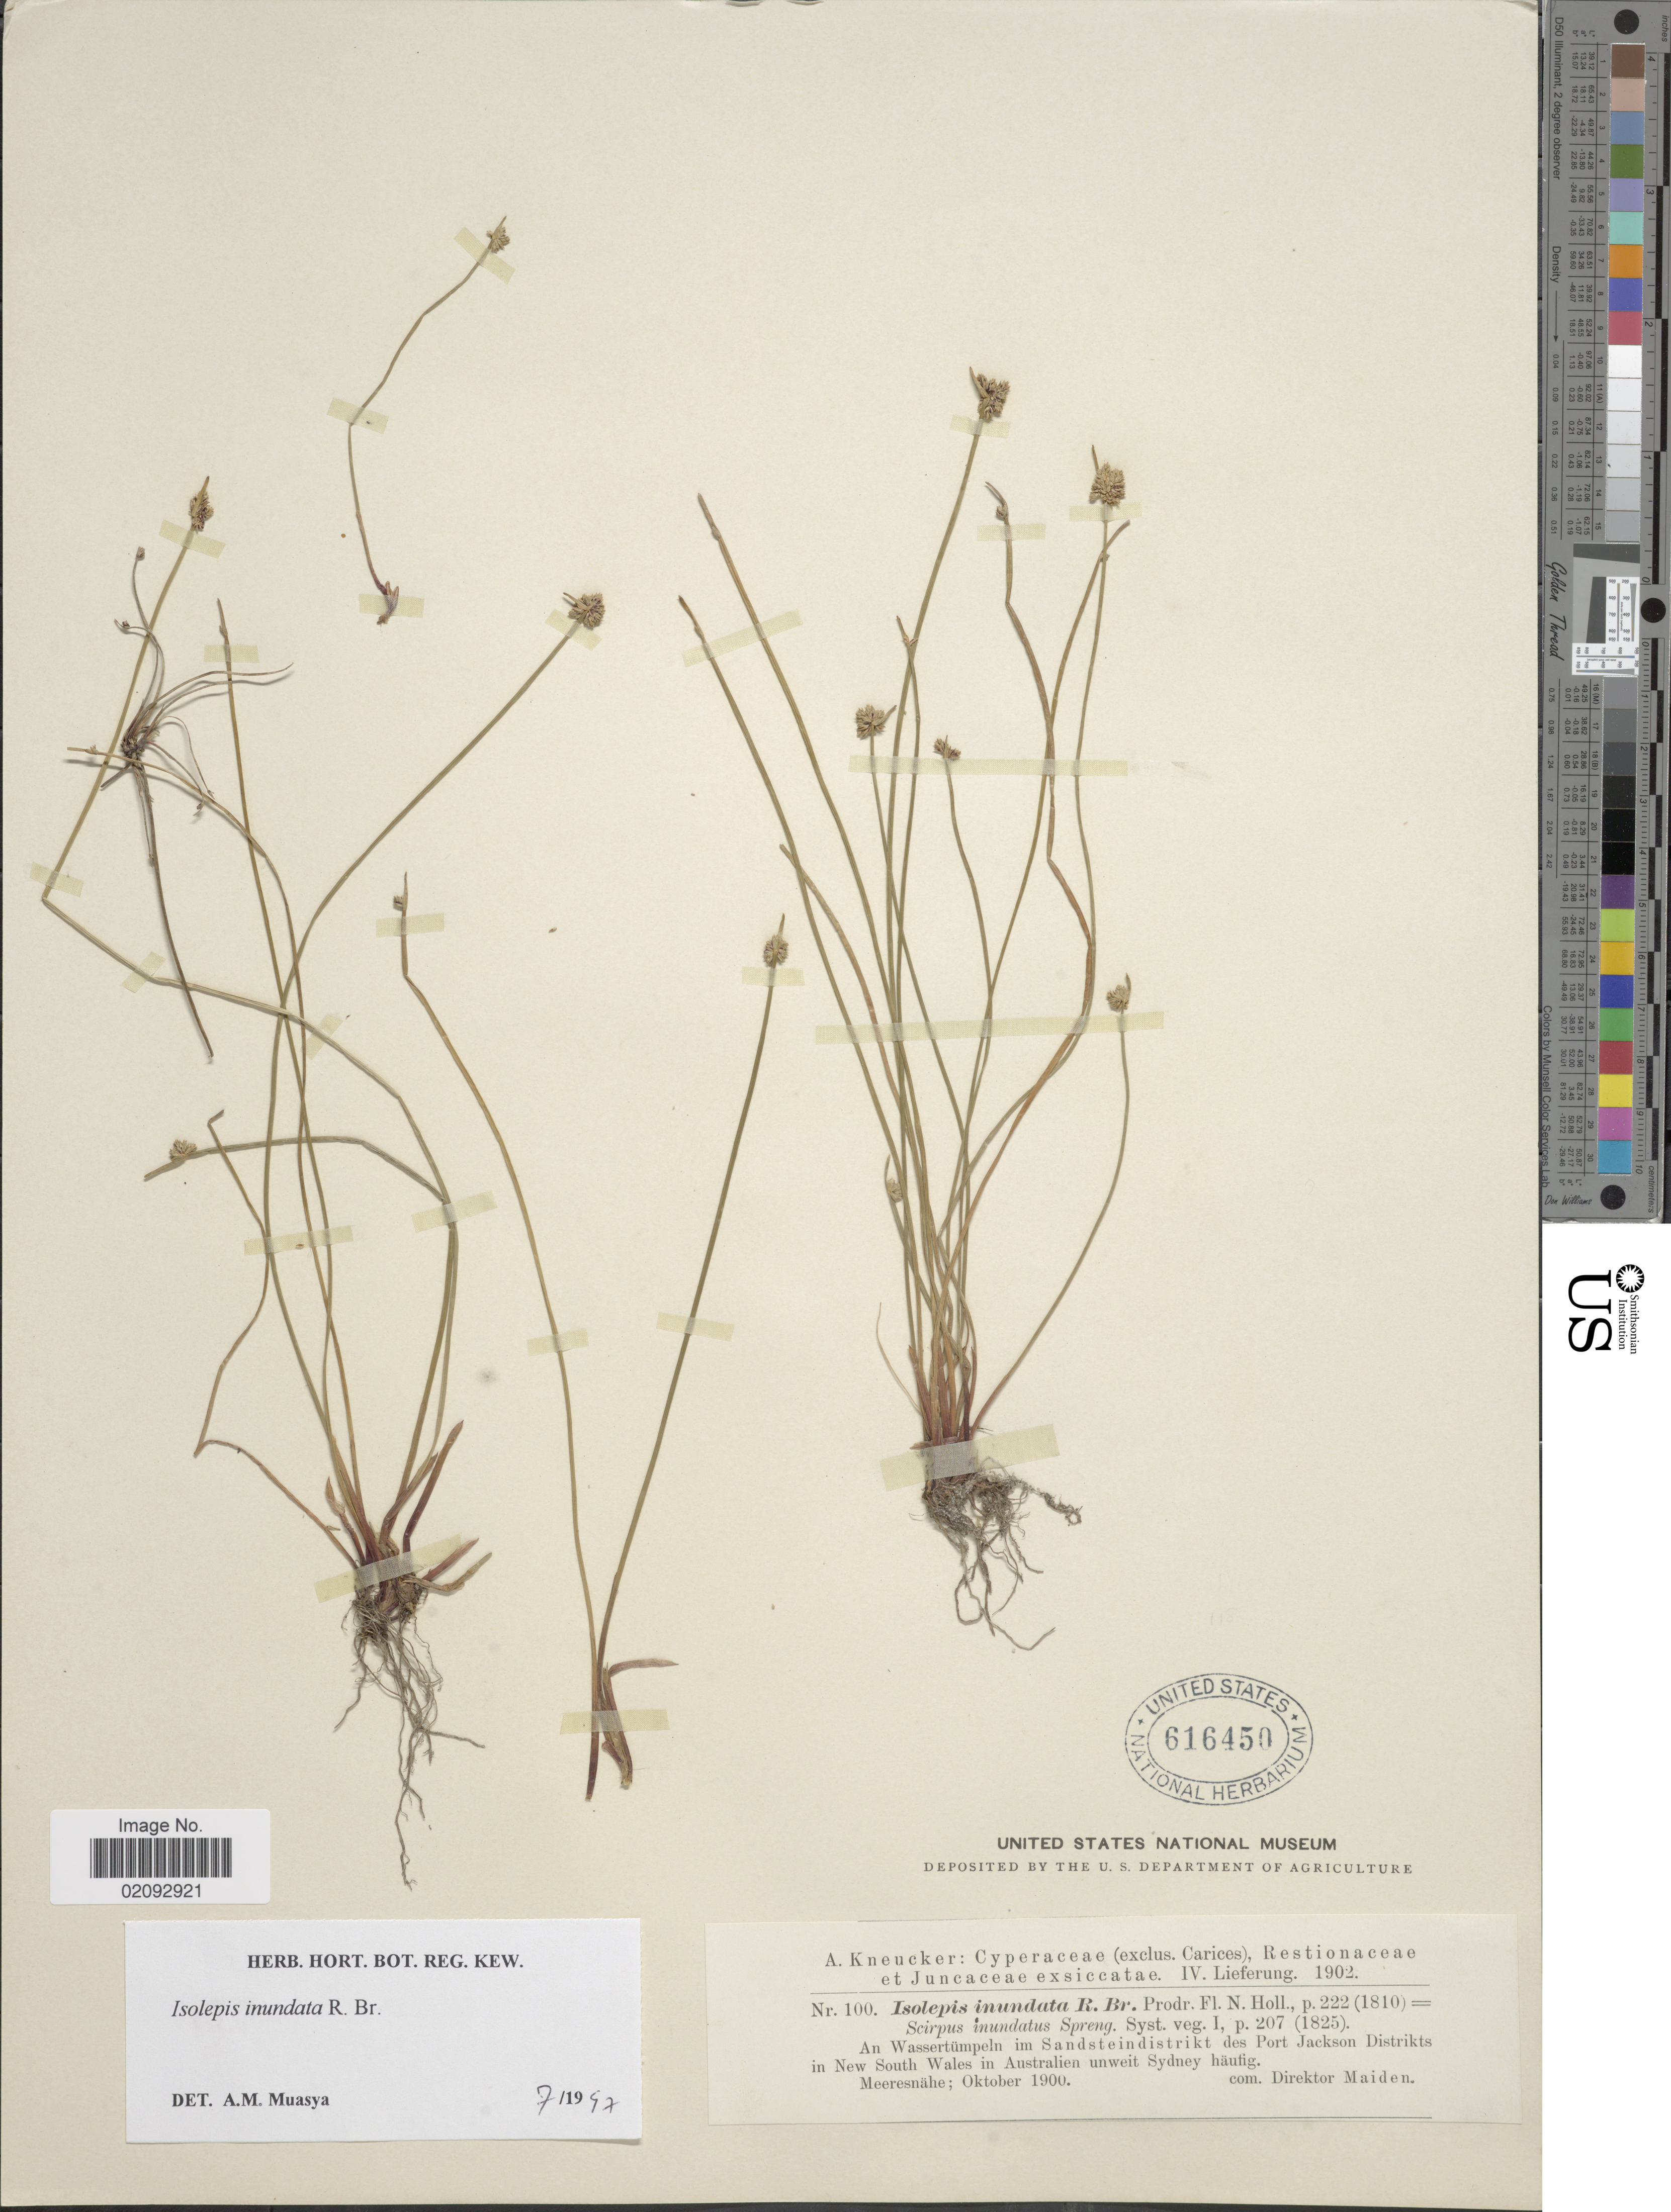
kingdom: Plantae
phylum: Tracheophyta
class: Liliopsida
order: Poales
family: Cyperaceae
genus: Isolepis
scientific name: Isolepis inundata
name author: R. Br.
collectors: A. Kneucker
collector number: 100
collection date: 1900-10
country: Australia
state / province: New South Wales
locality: An Wassertümpeln im Sandsteindistrikt des Port Jackson Distrikts in New South Wales in Australien unweit Sydney häufig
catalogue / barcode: US 616450